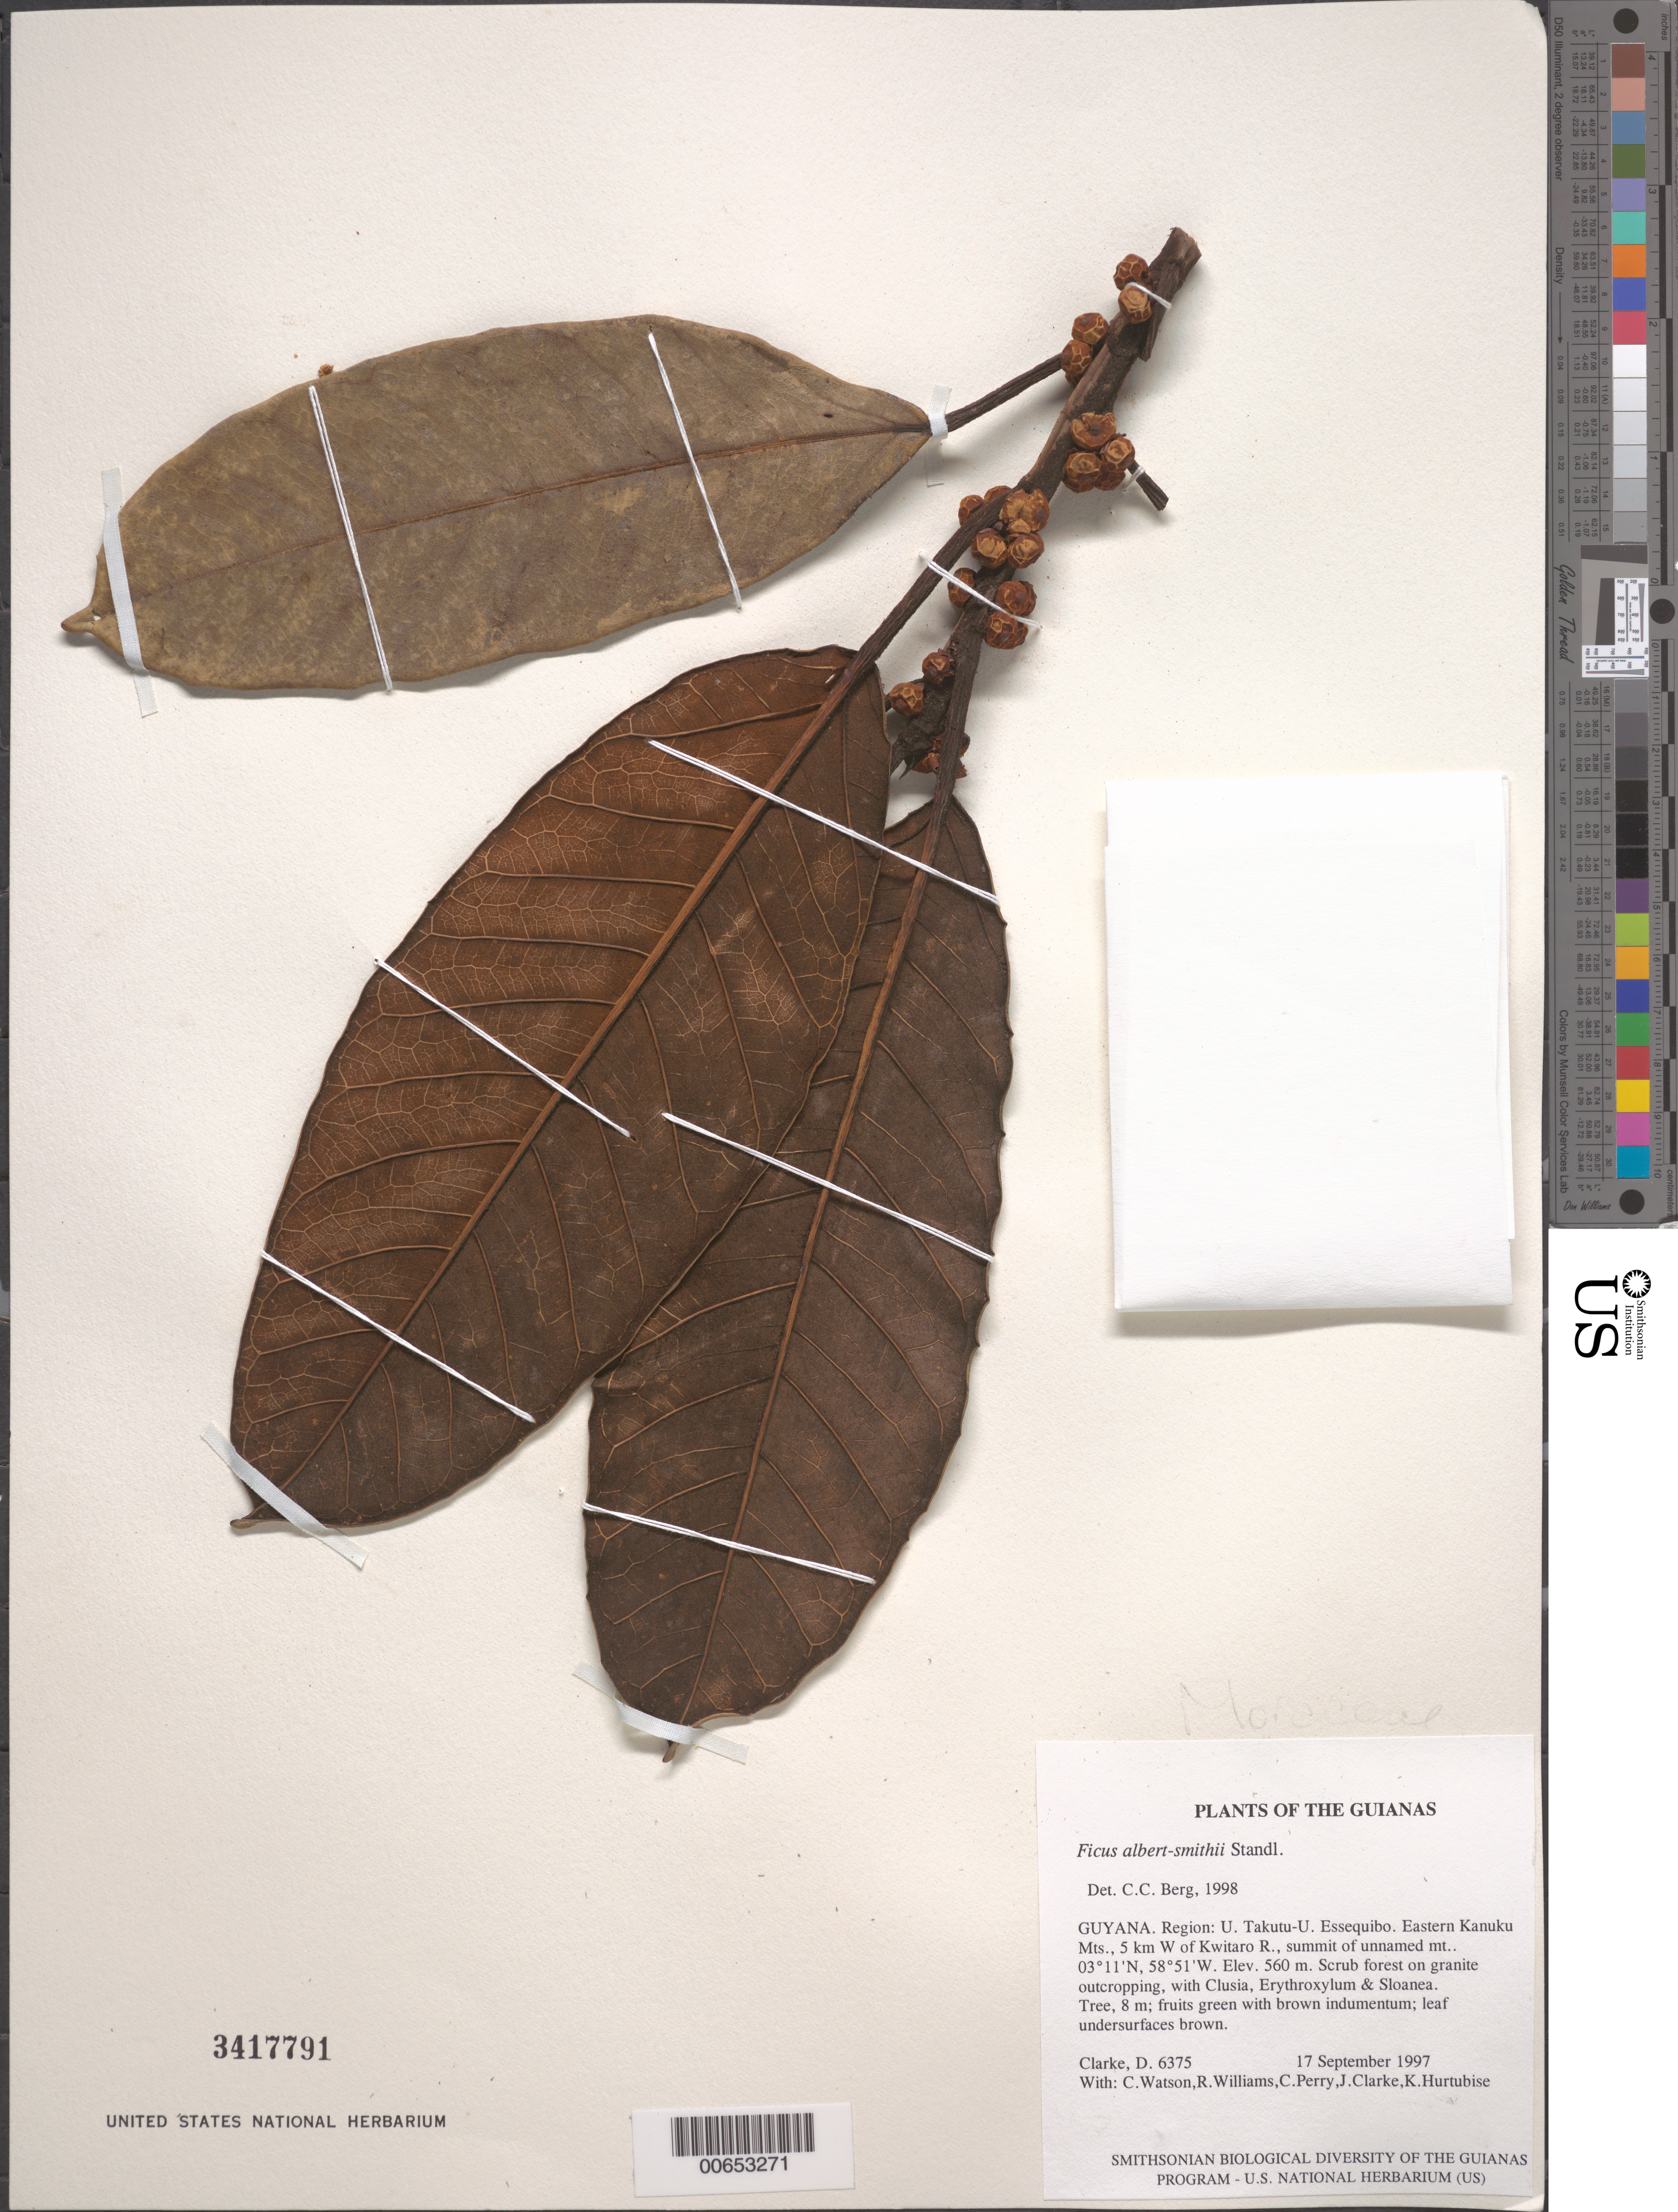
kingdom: Plantae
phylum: Tracheophyta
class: Magnoliopsida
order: Rosales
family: Moraceae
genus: Ficus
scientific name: Ficus albert-smithii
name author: Standl. in A.C. Sm.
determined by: Berg, C. C.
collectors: H. D. Clarke, C. Watson, R. Williams, C. Perry, J. Clarke & K. Hurtubise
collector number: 6375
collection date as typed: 17 September 1997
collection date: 1997-09-17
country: Guyana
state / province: U. Takutu-U. Essequibo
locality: Eastern Kanuku Mts., 5 km W of Kwitaro R., summit of unnamed mt.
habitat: Scrub forest on granite outcropping, with Clusia, Erythroxylum & Sloanea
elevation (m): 560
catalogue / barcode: US 3417791